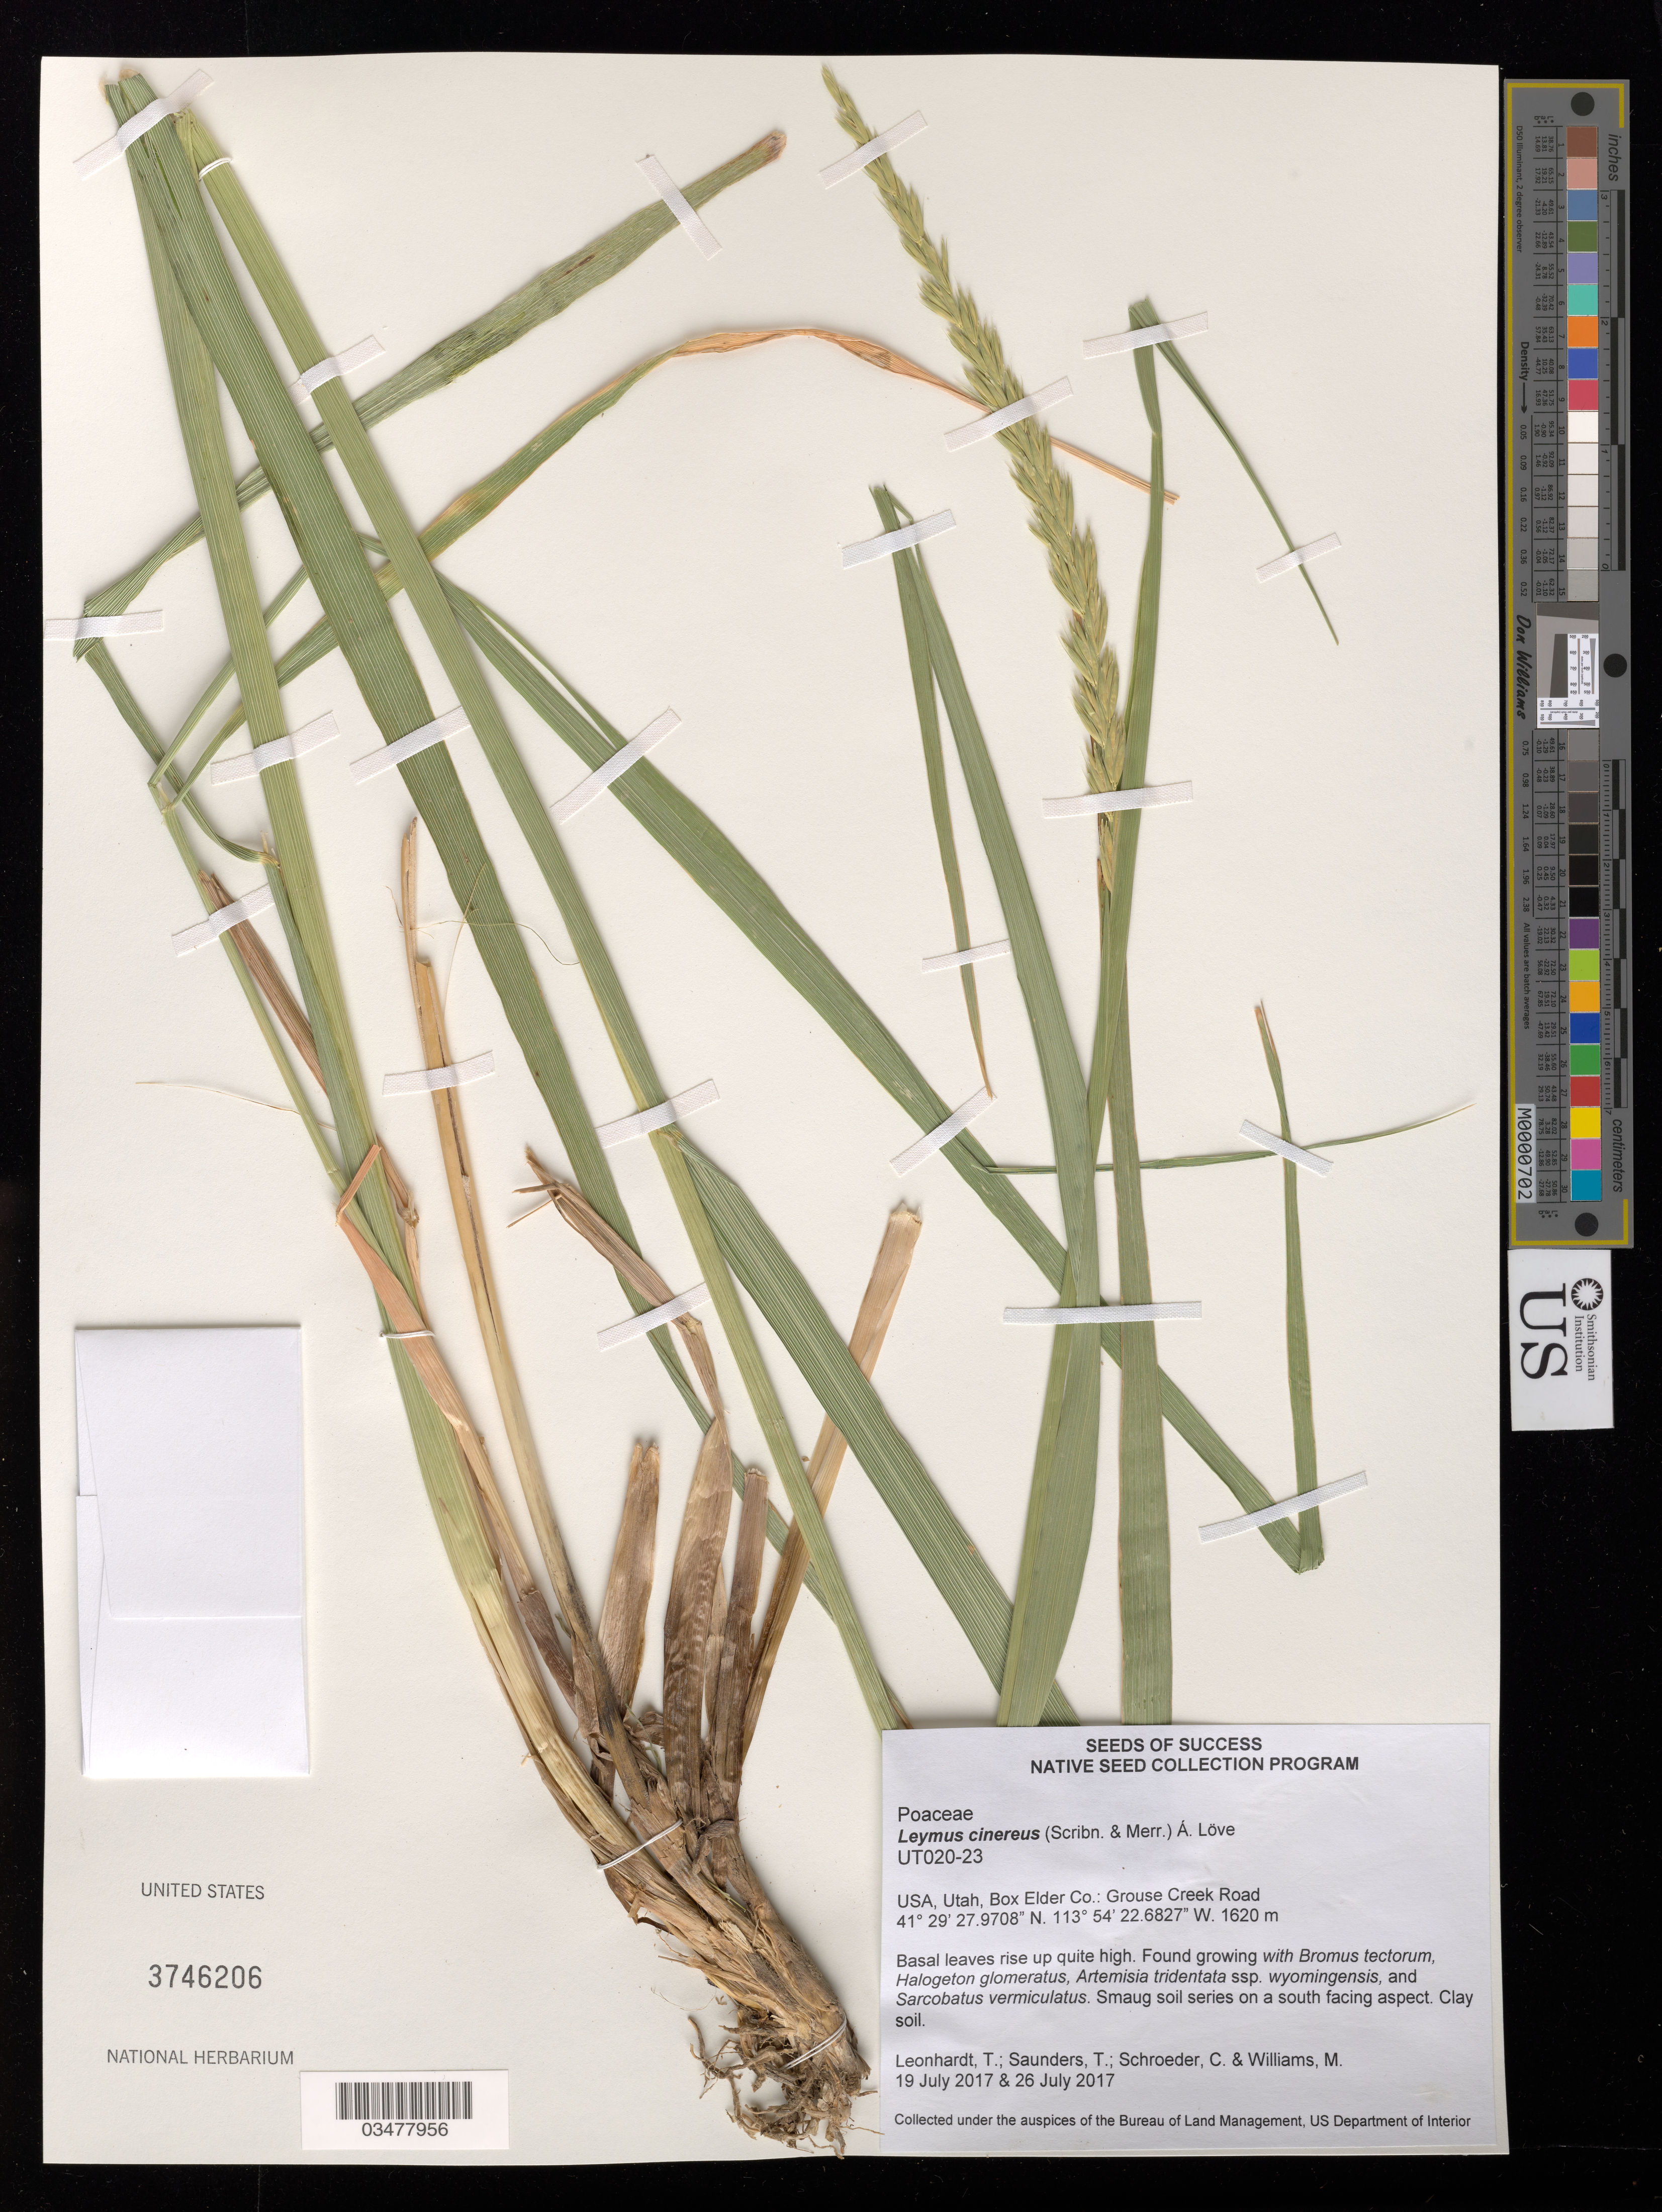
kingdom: Plantae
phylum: Tracheophyta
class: Liliopsida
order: Poales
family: Poaceae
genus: Leymus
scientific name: Leymus cinereus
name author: (Scribn. & Merr.) Á. Löve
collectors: T. Leonhardt, T. Saunders, C. Schroeder & M. Williams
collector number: UT020-23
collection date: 2017-07-19,2017-07-26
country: United States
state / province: Utah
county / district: Box Elder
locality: BLM, Grouse Creek Road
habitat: Clay soil. With Bromus tectorum, Halogeton glomeratus, Sarcobatus vermiculatus, etc.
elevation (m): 1620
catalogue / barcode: US 3746206